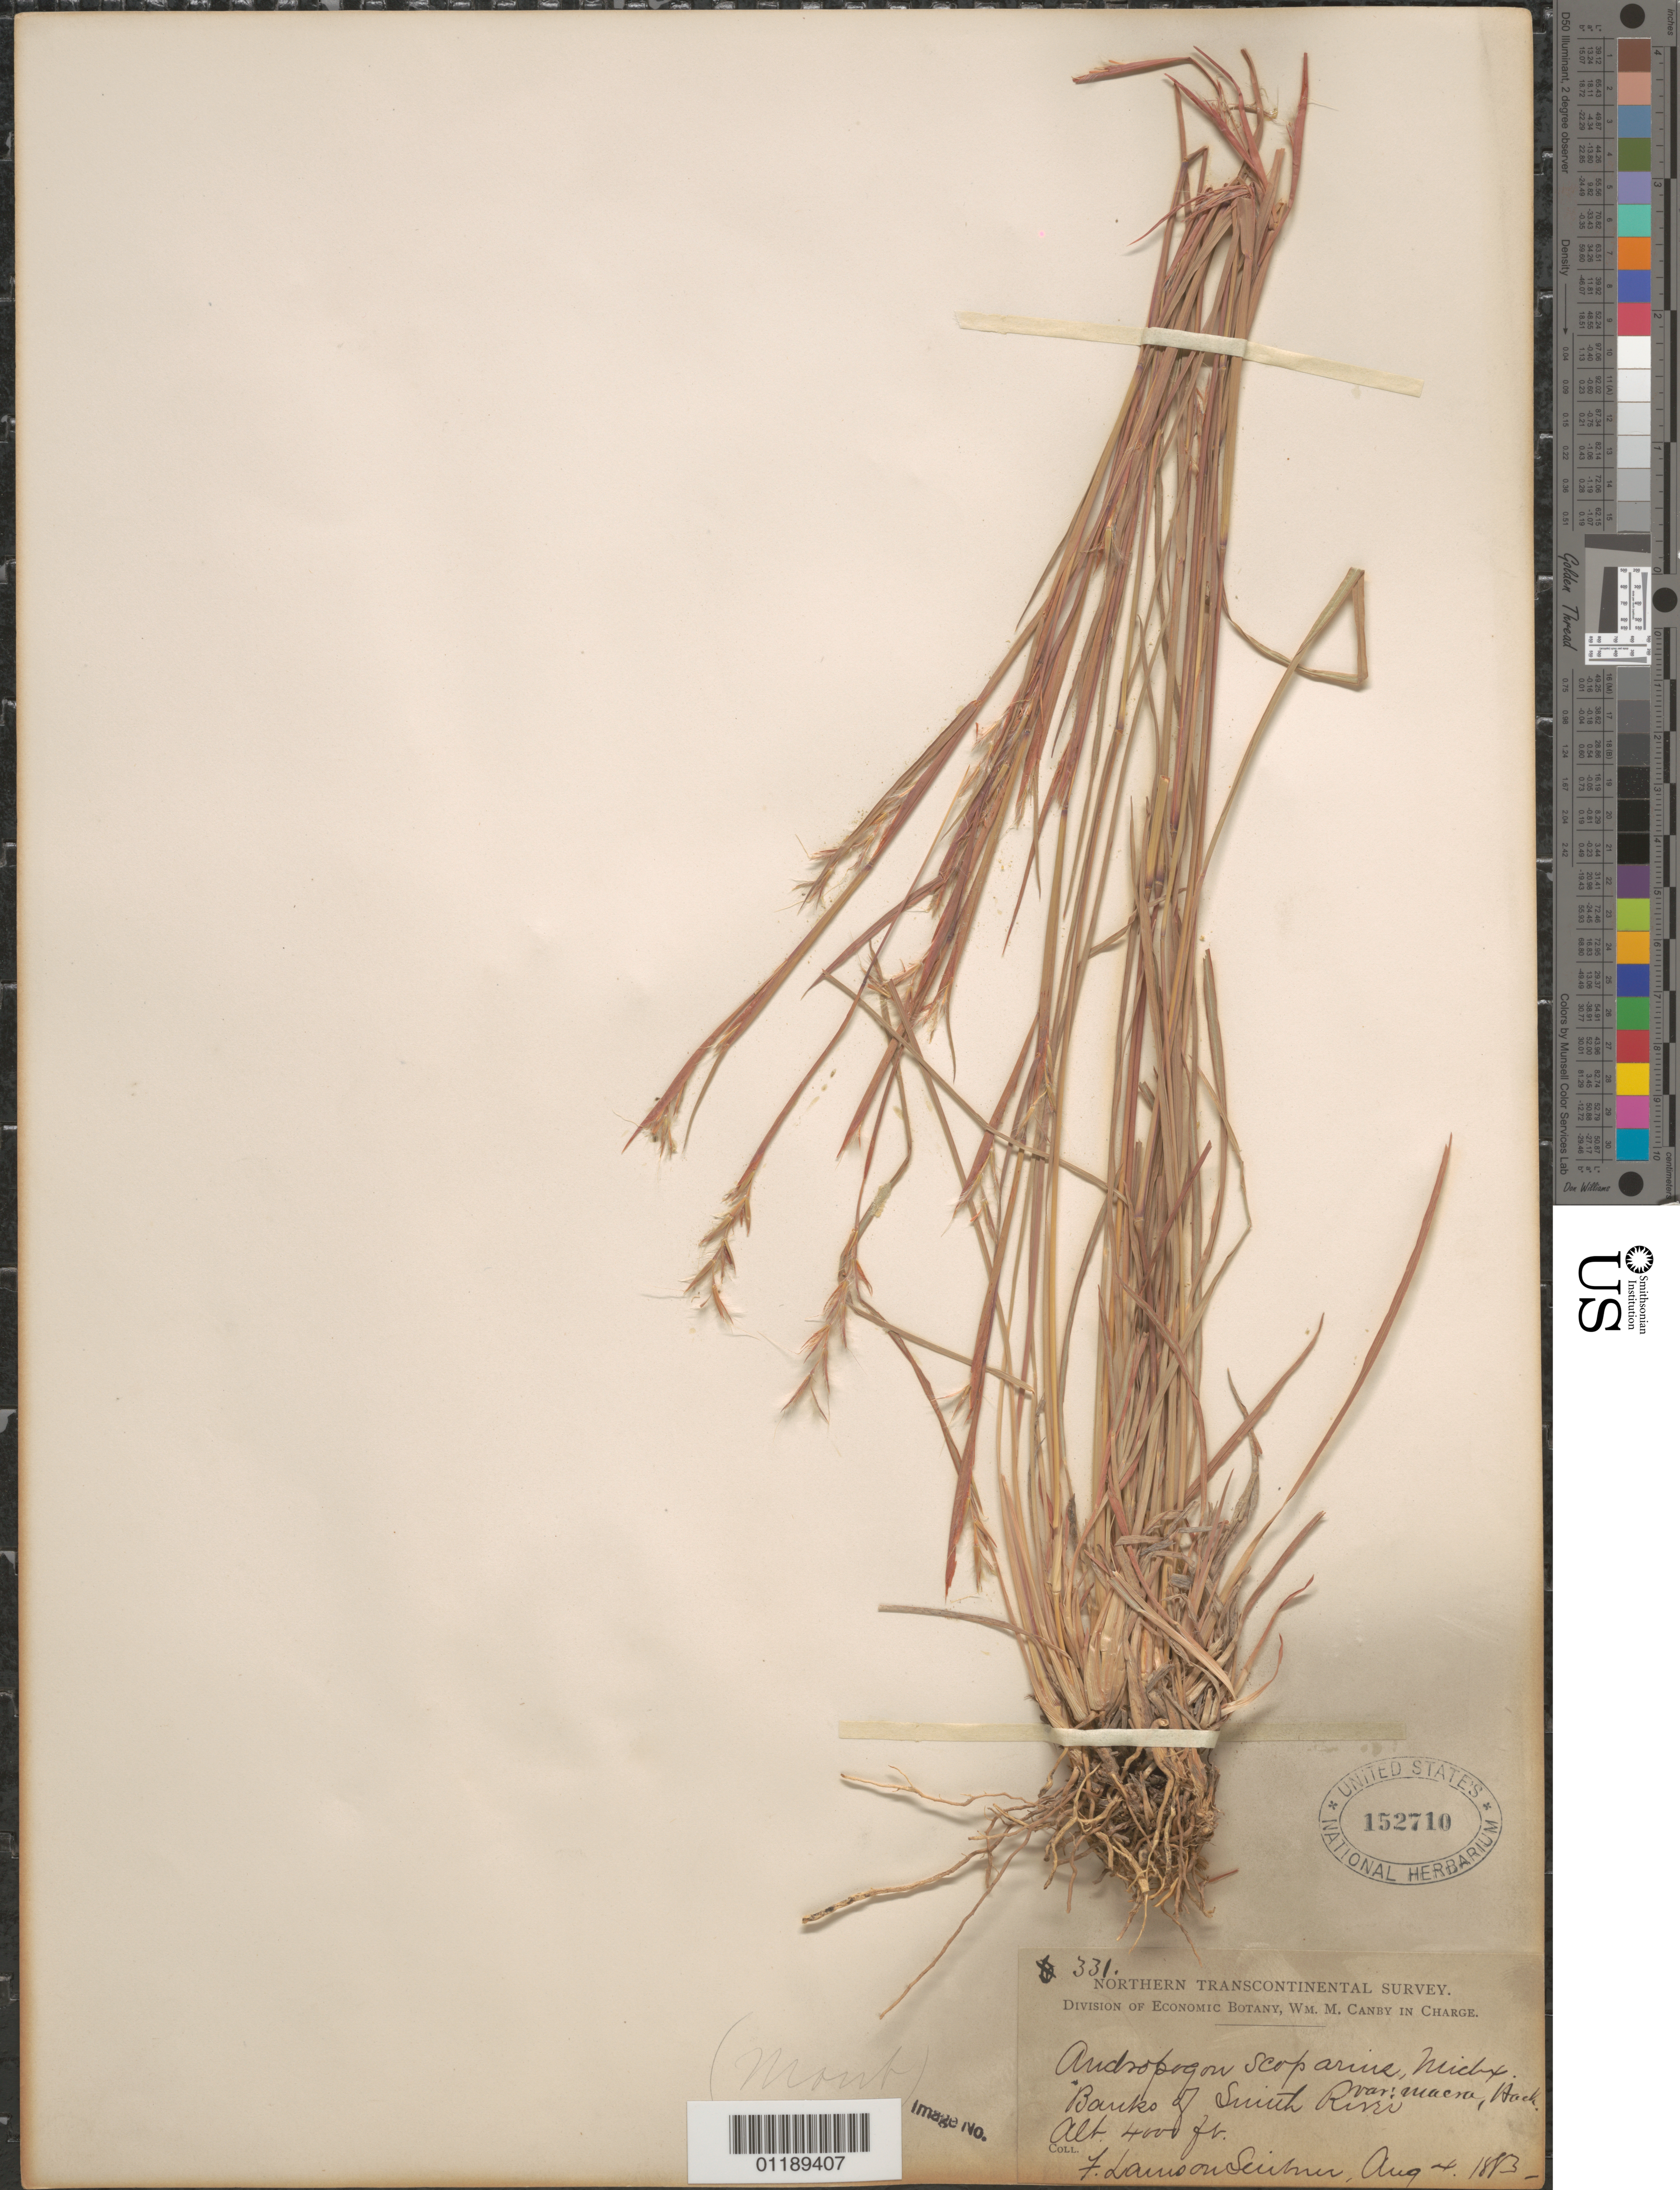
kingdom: Plantae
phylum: Tracheophyta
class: Liliopsida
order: Poales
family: Poaceae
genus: Andropogon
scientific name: Andropogon scoparius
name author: Michx.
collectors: F. L. Scribner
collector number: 331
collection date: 1883-08-04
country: United States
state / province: Montana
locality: Along Smith River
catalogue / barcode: US 152710